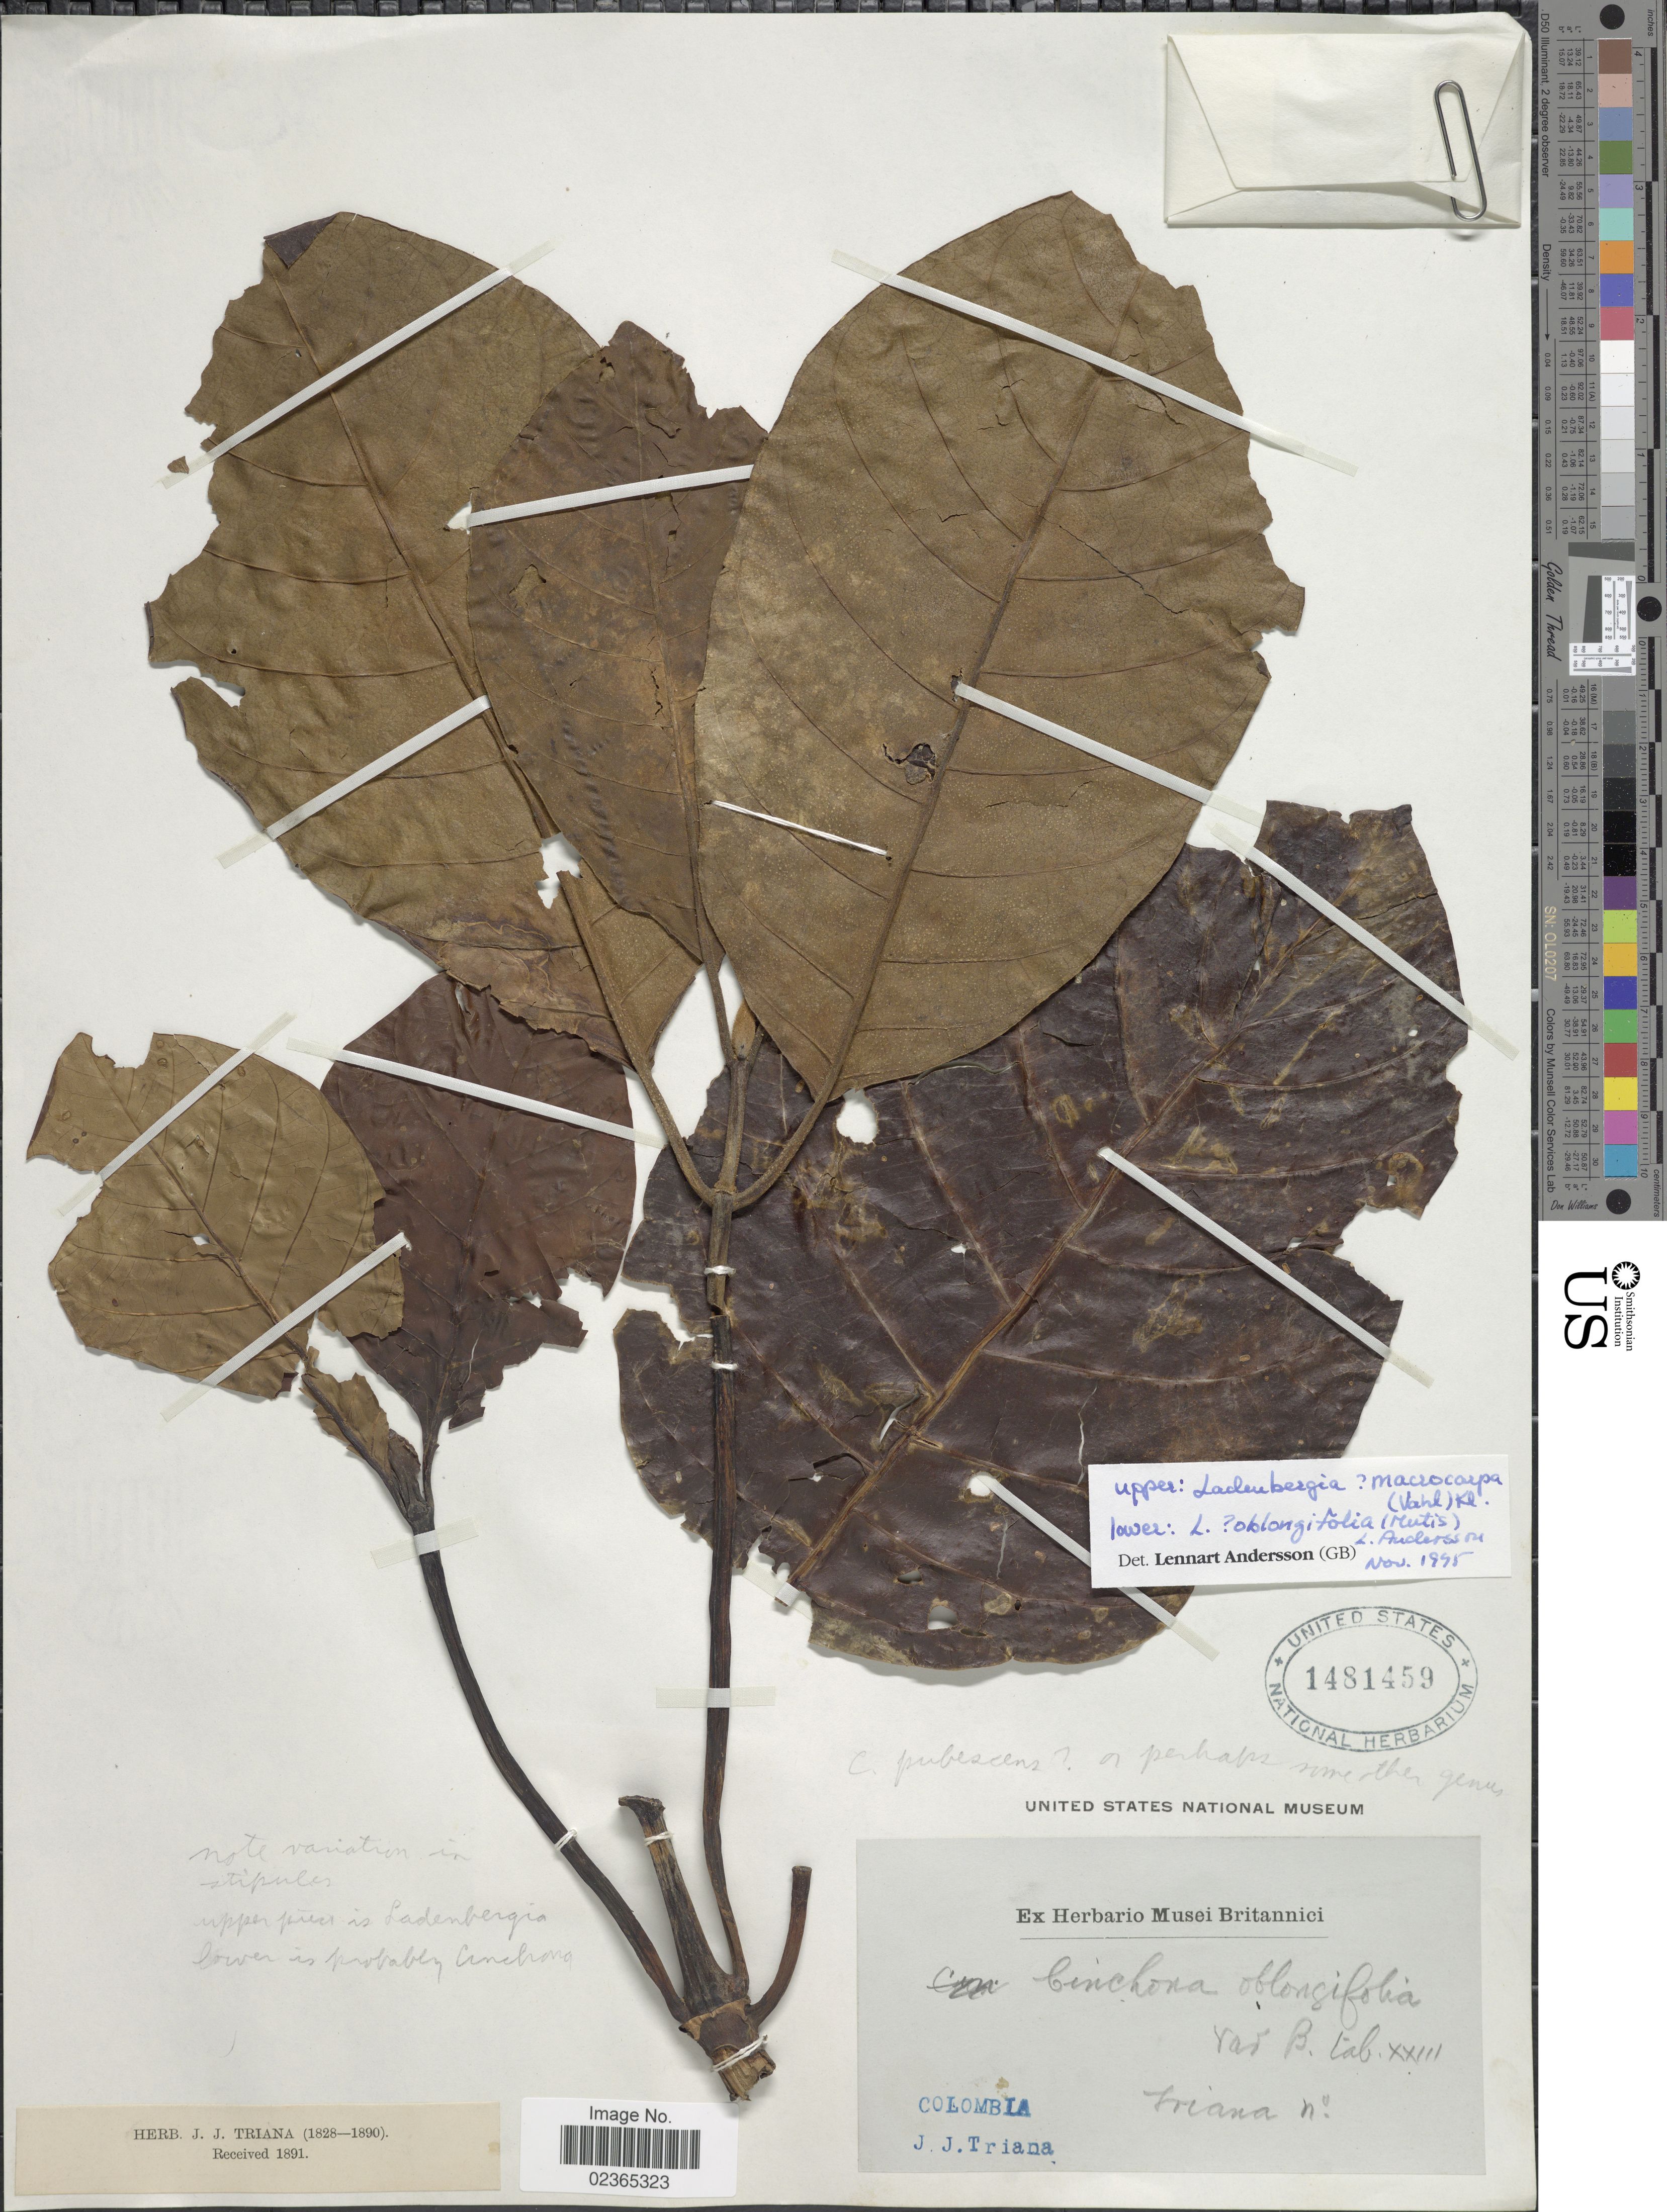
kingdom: Plantae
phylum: Tracheophyta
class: Magnoliopsida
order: Gentianales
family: Rubiaceae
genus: Ladenbergia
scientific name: Ladenbergia macrocarpa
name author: (Vahl) Klotzsch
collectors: J. J. Triana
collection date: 1828/1890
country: Colombia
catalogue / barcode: US 1481459